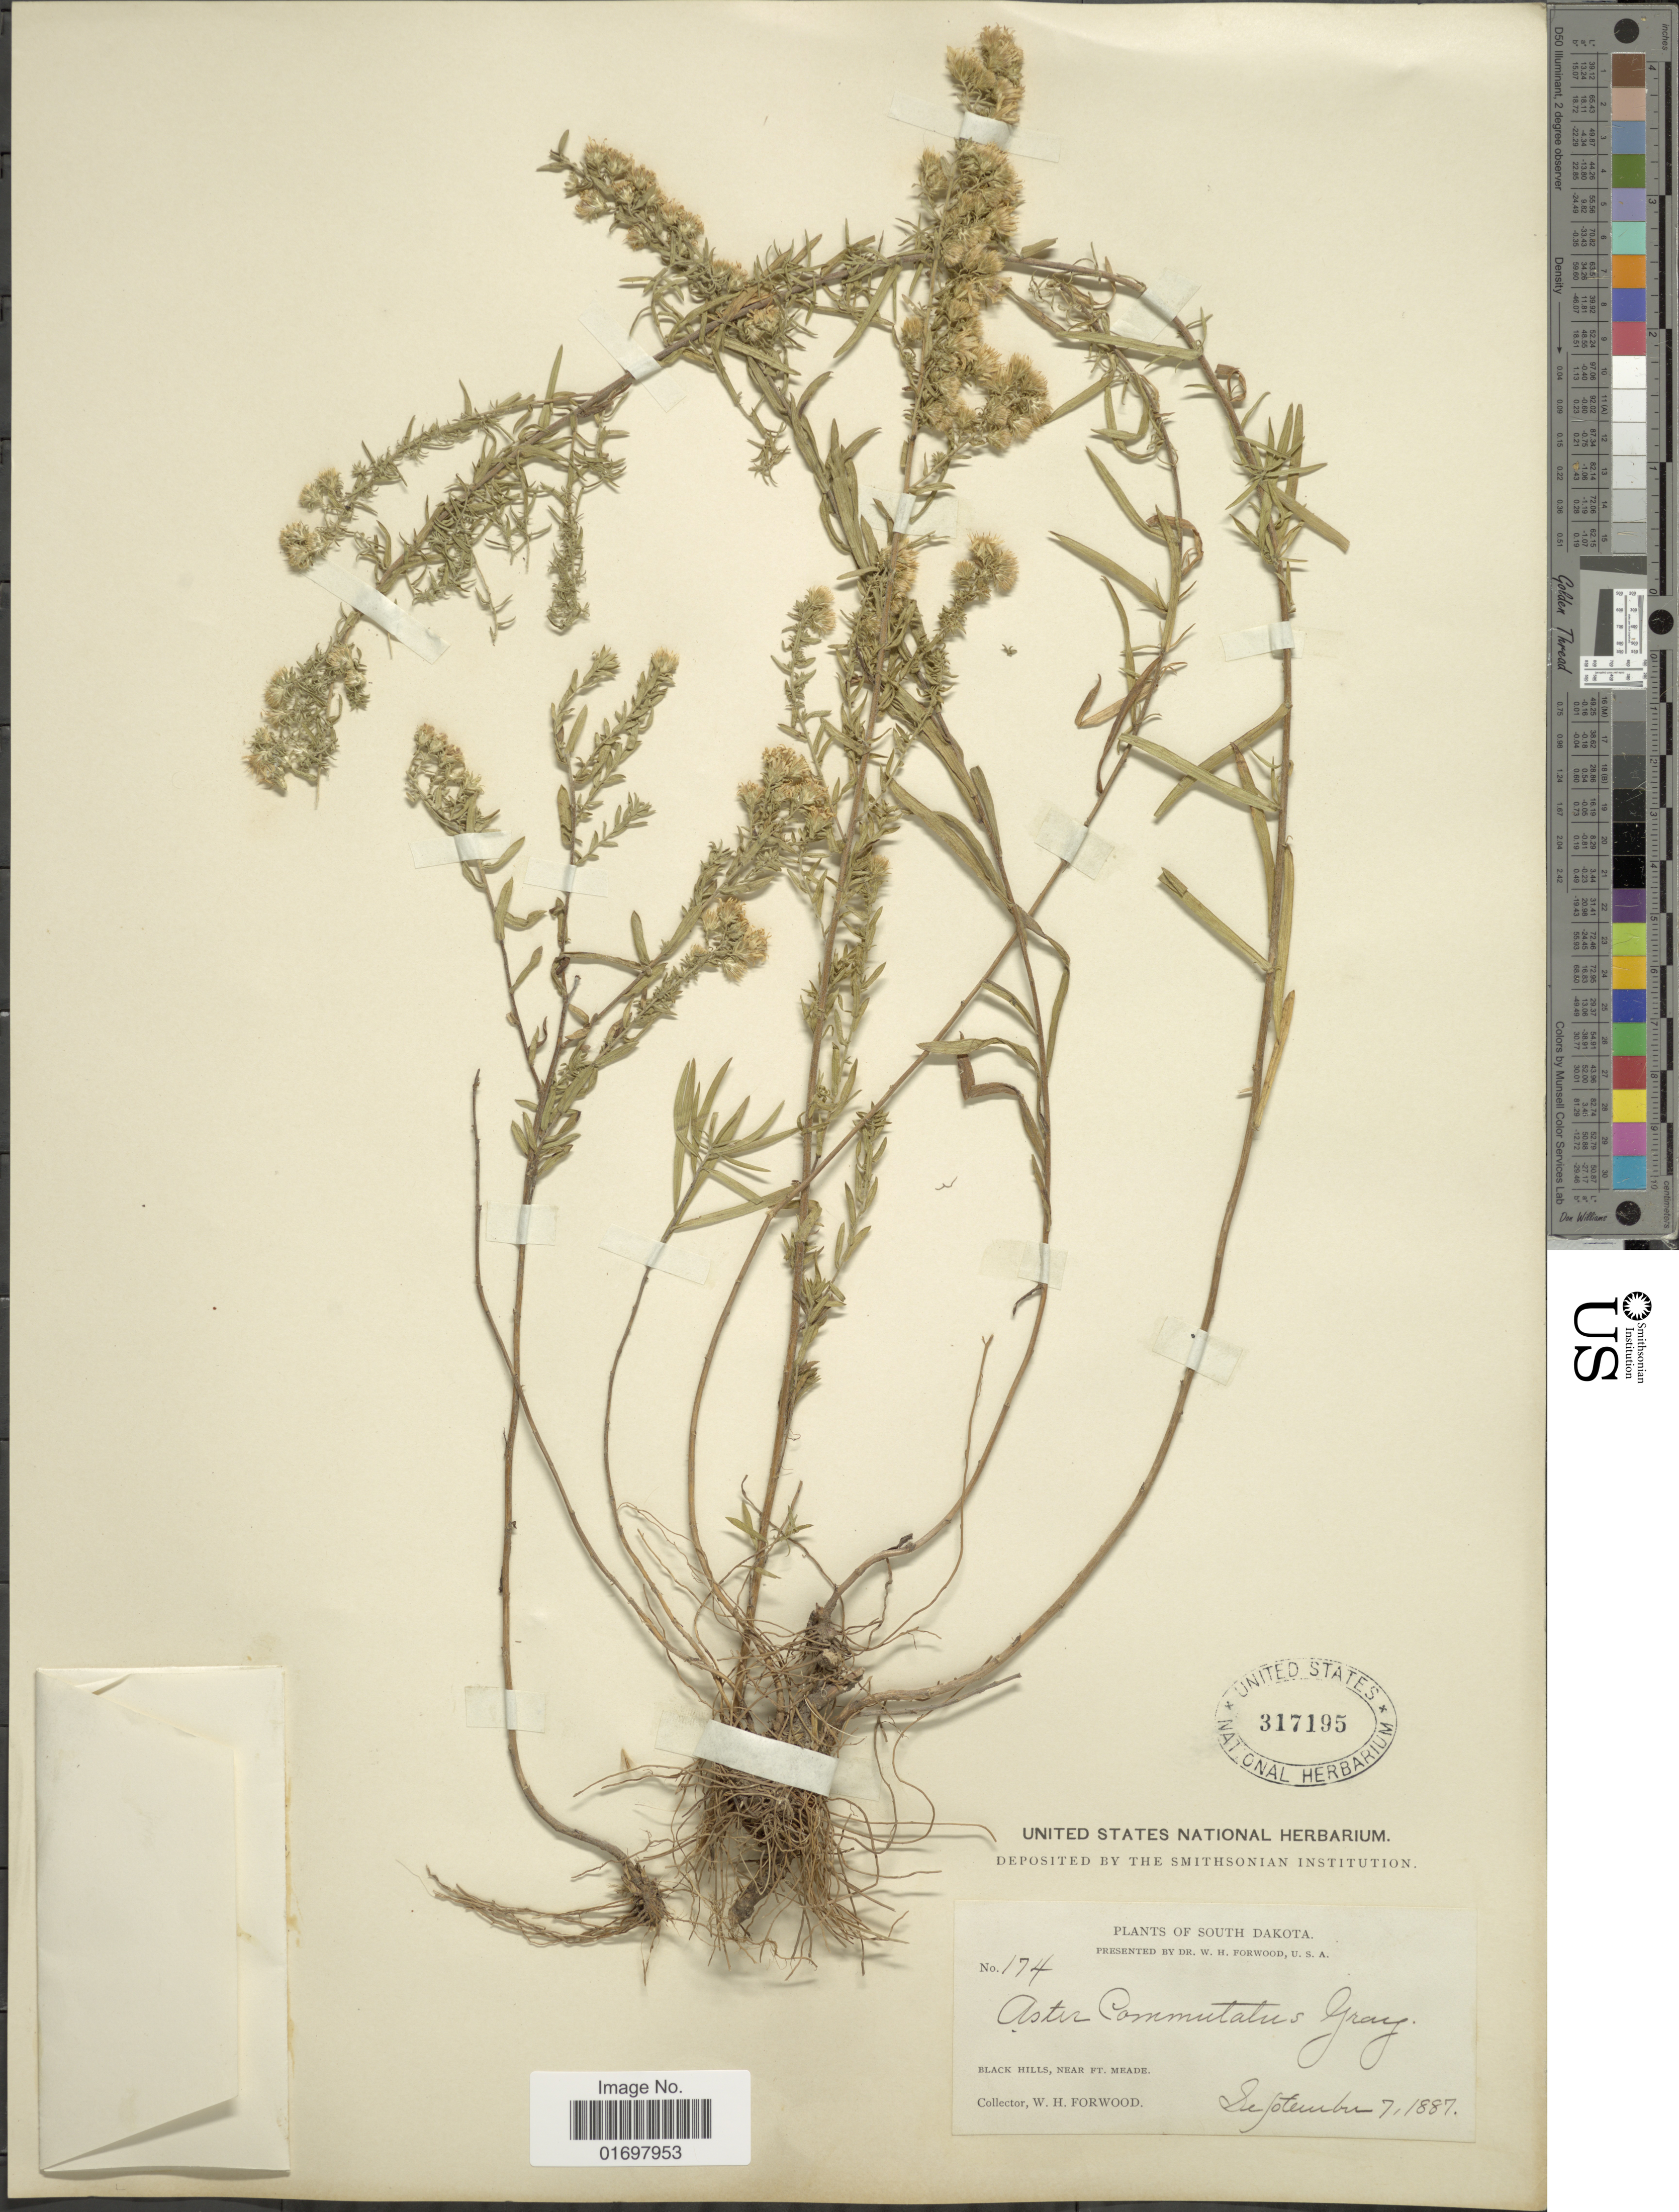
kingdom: Plantae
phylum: Tracheophyta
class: Magnoliopsida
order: Asterales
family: Asteraceae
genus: Symphyotrichum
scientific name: Symphyotrichum falcatum var. commutatum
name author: (Torr. & A. Gray) G.L. Nesom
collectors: W. Forwood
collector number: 174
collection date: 1887-09-07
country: United States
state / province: South Dakota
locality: South Dakota. Black Hills, Near Ft. Meade.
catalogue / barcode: US 317195